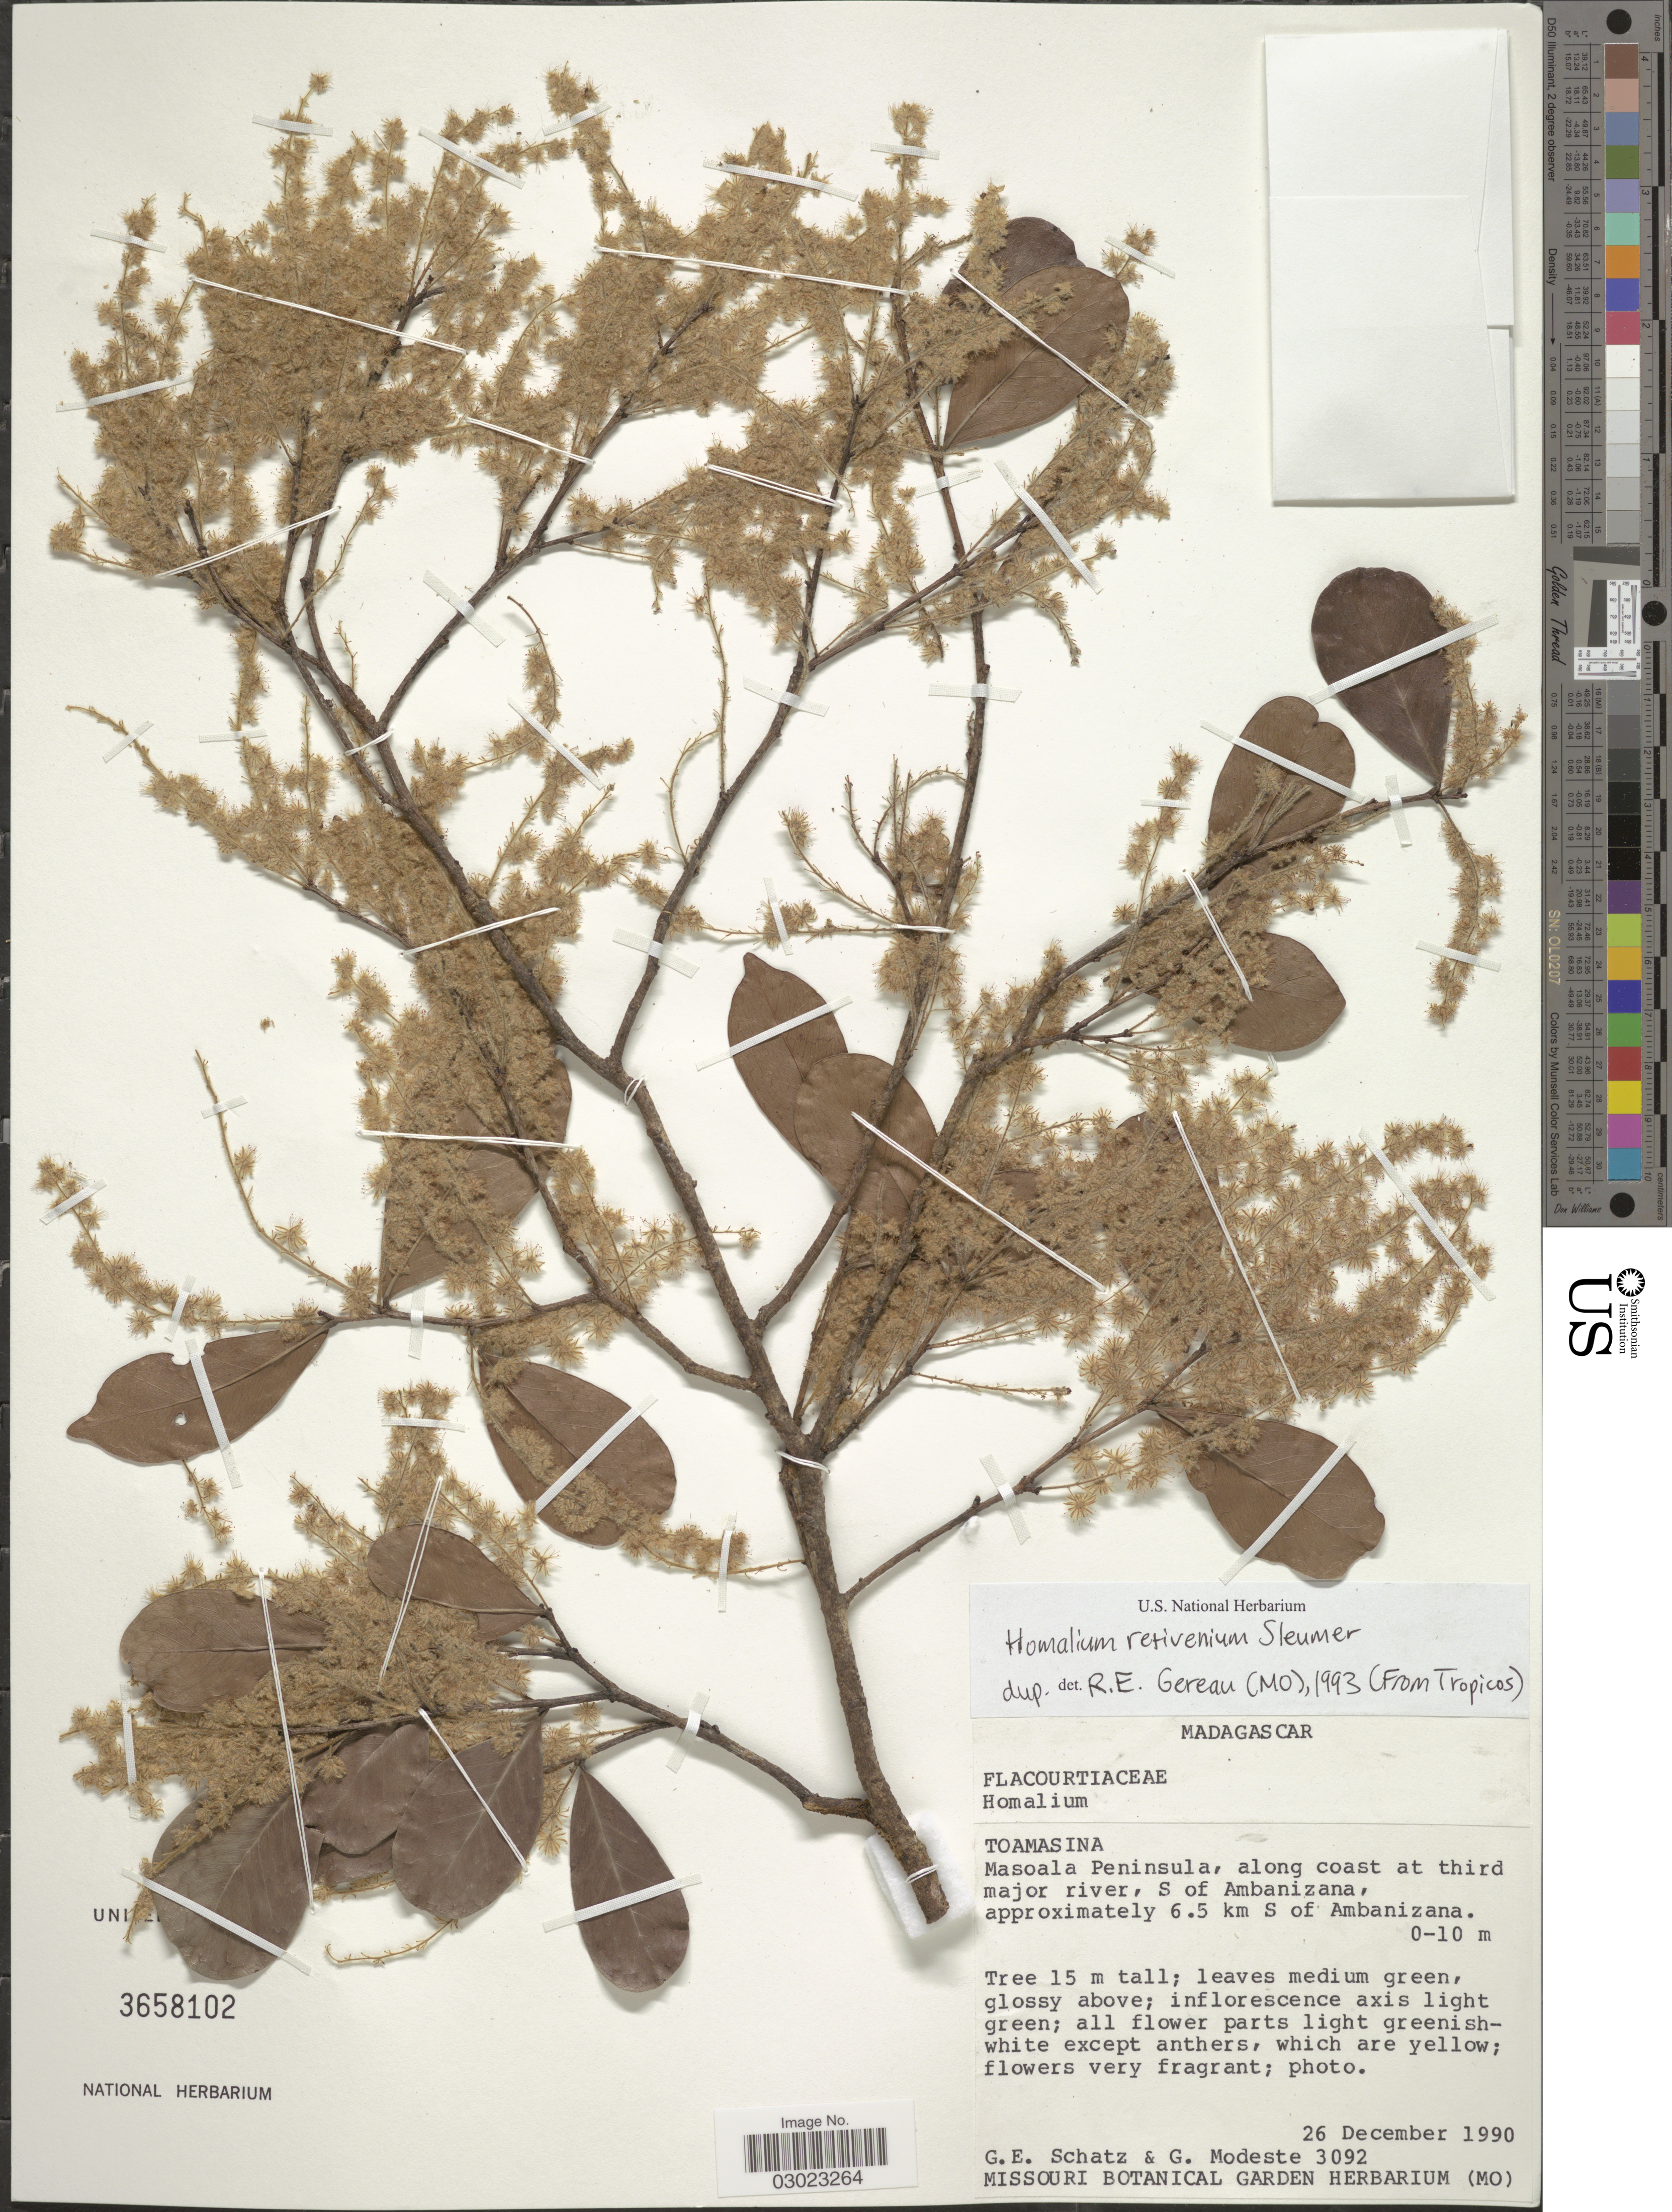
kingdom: Plantae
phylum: Tracheophyta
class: Magnoliopsida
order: Malpighiales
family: Salicaceae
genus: Homalium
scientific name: Homalium retivenium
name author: Sleumer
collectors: G. Schatz & G. Modeste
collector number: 3092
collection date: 1990-12-26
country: Madagascar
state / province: Analanjirofo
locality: Masoala Peninsula, along coast at third major river, S of Ambanizana, approximately 6.5 km S of Ambanizana.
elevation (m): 0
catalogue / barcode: US 3658102